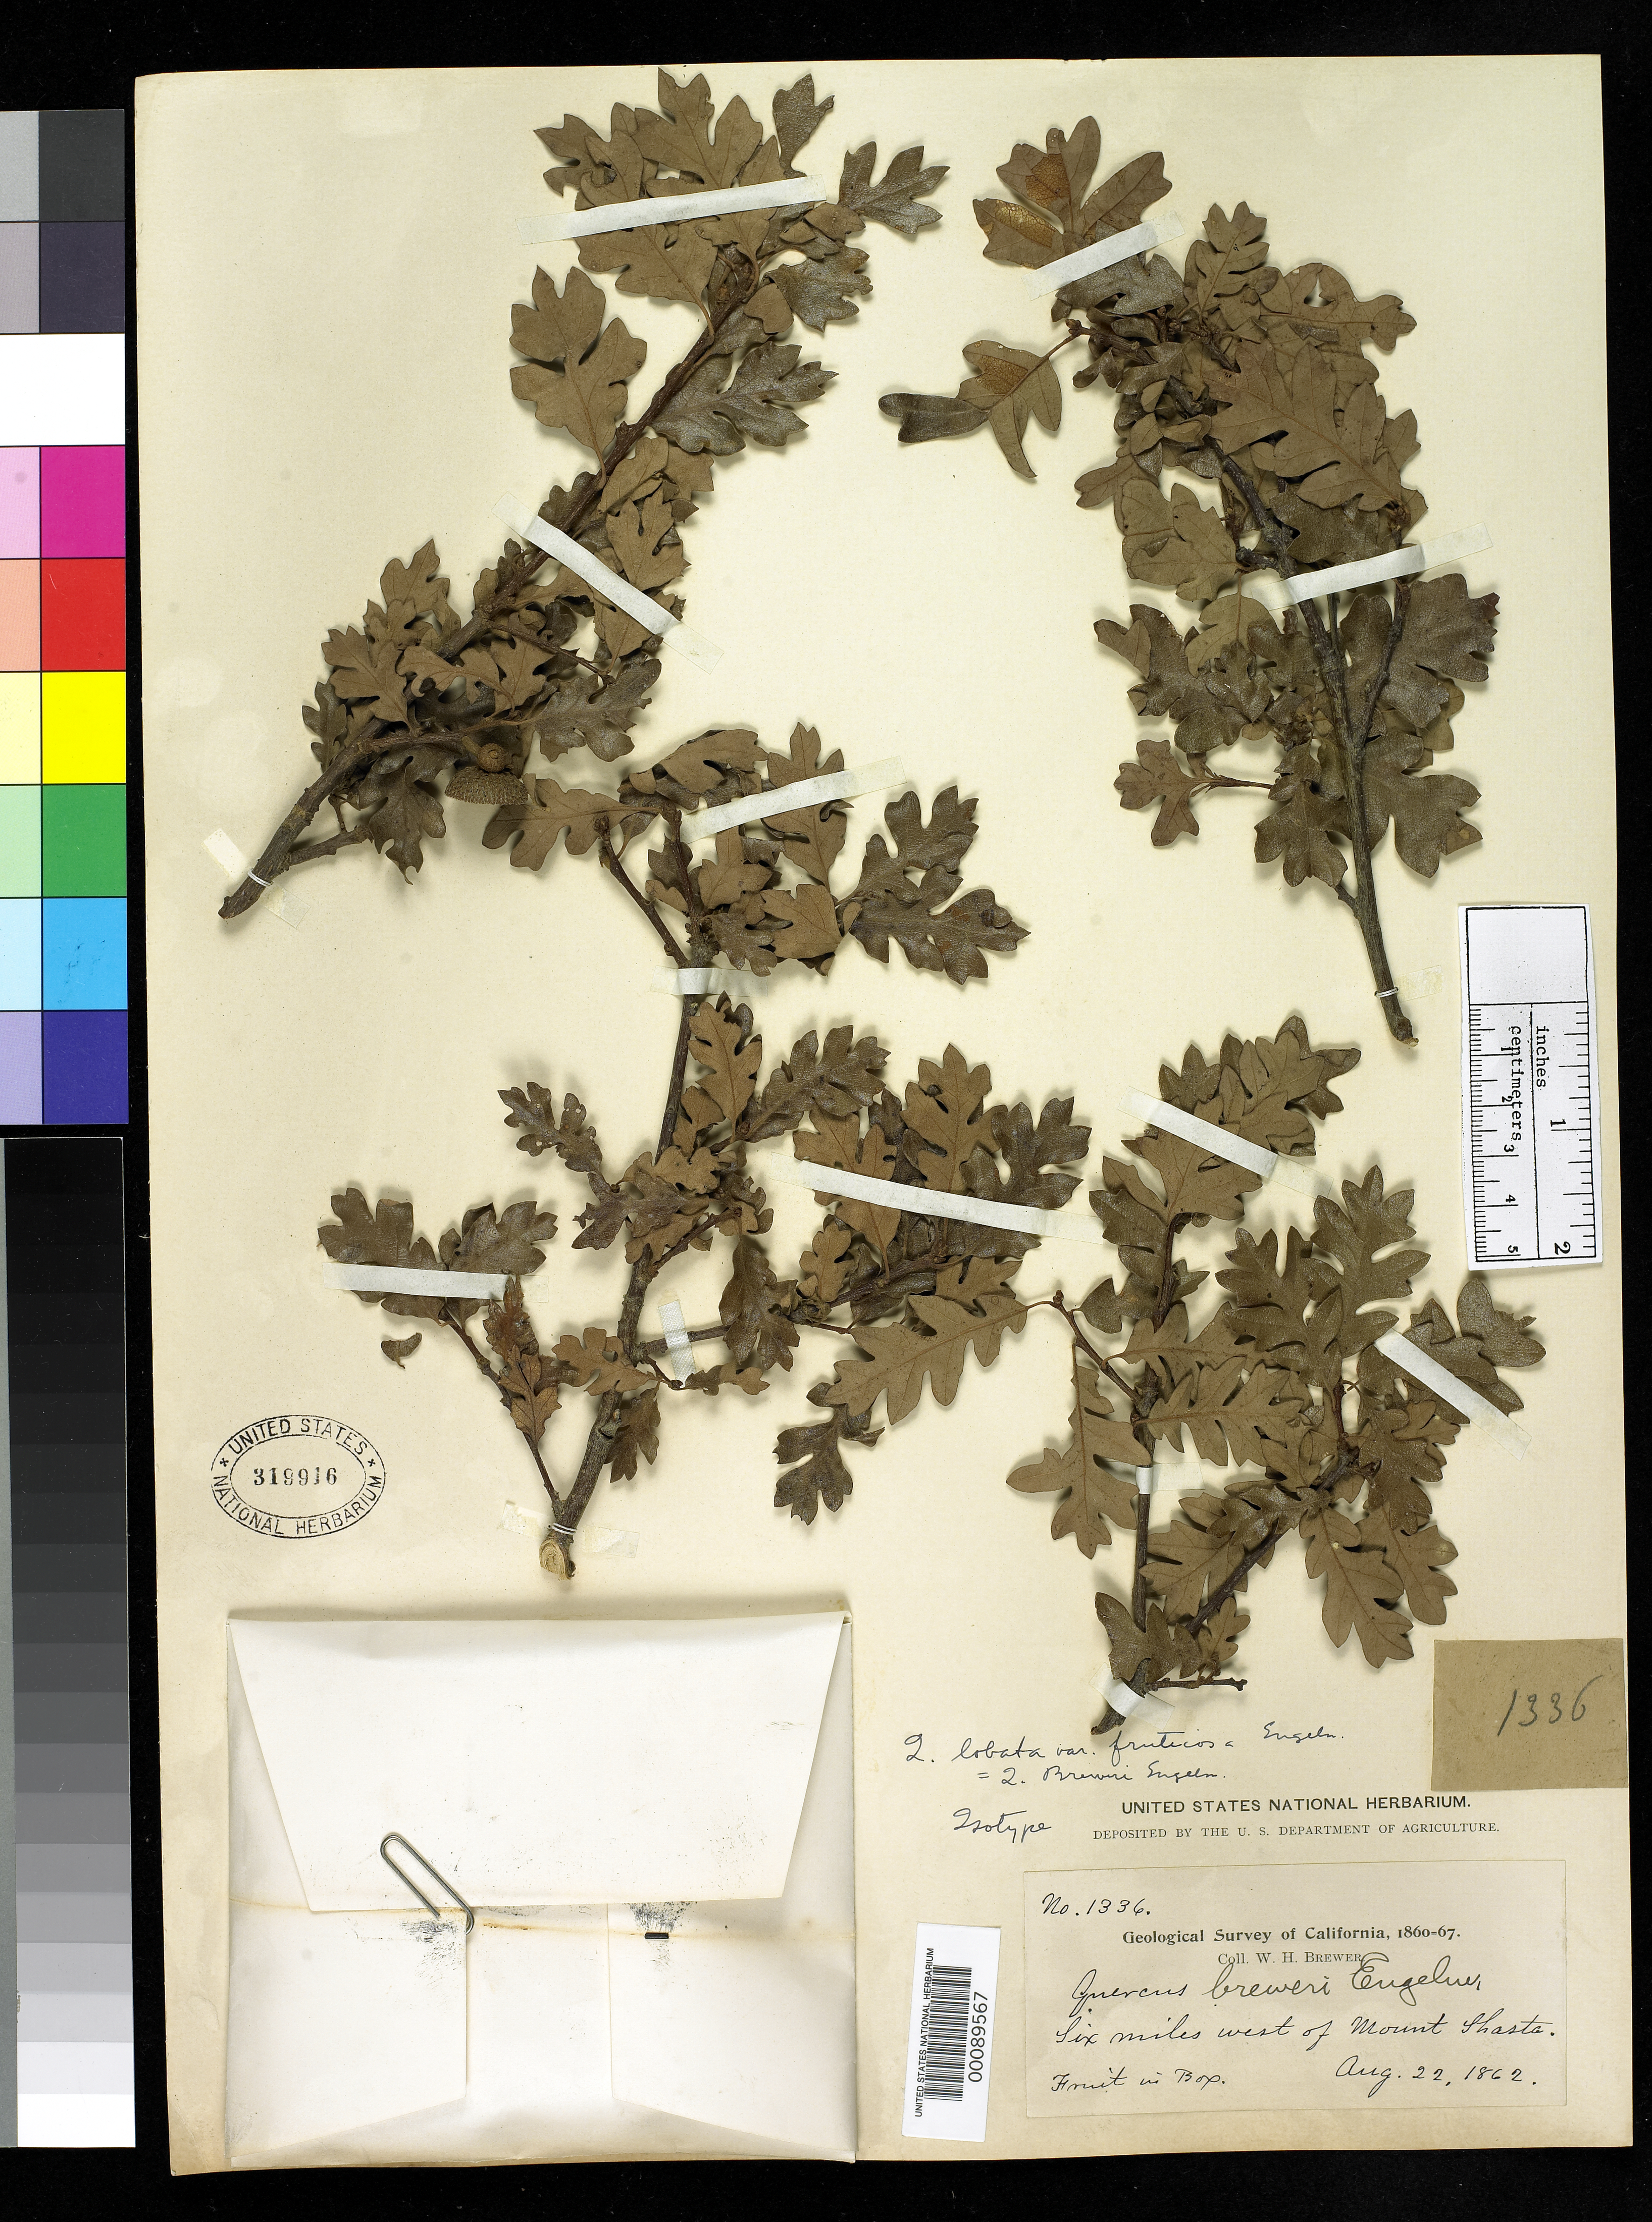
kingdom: Plantae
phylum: Tracheophyta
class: Magnoliopsida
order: Fagales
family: Fagaceae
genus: Quercus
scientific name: Quercus lobata var. fruticosa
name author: Engelm.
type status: Isosyntype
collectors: W. H. Brewer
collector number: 1336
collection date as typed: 22 Aug 1862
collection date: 1862-08-22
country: United States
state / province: California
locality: West of Shasta.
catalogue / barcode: US 319916